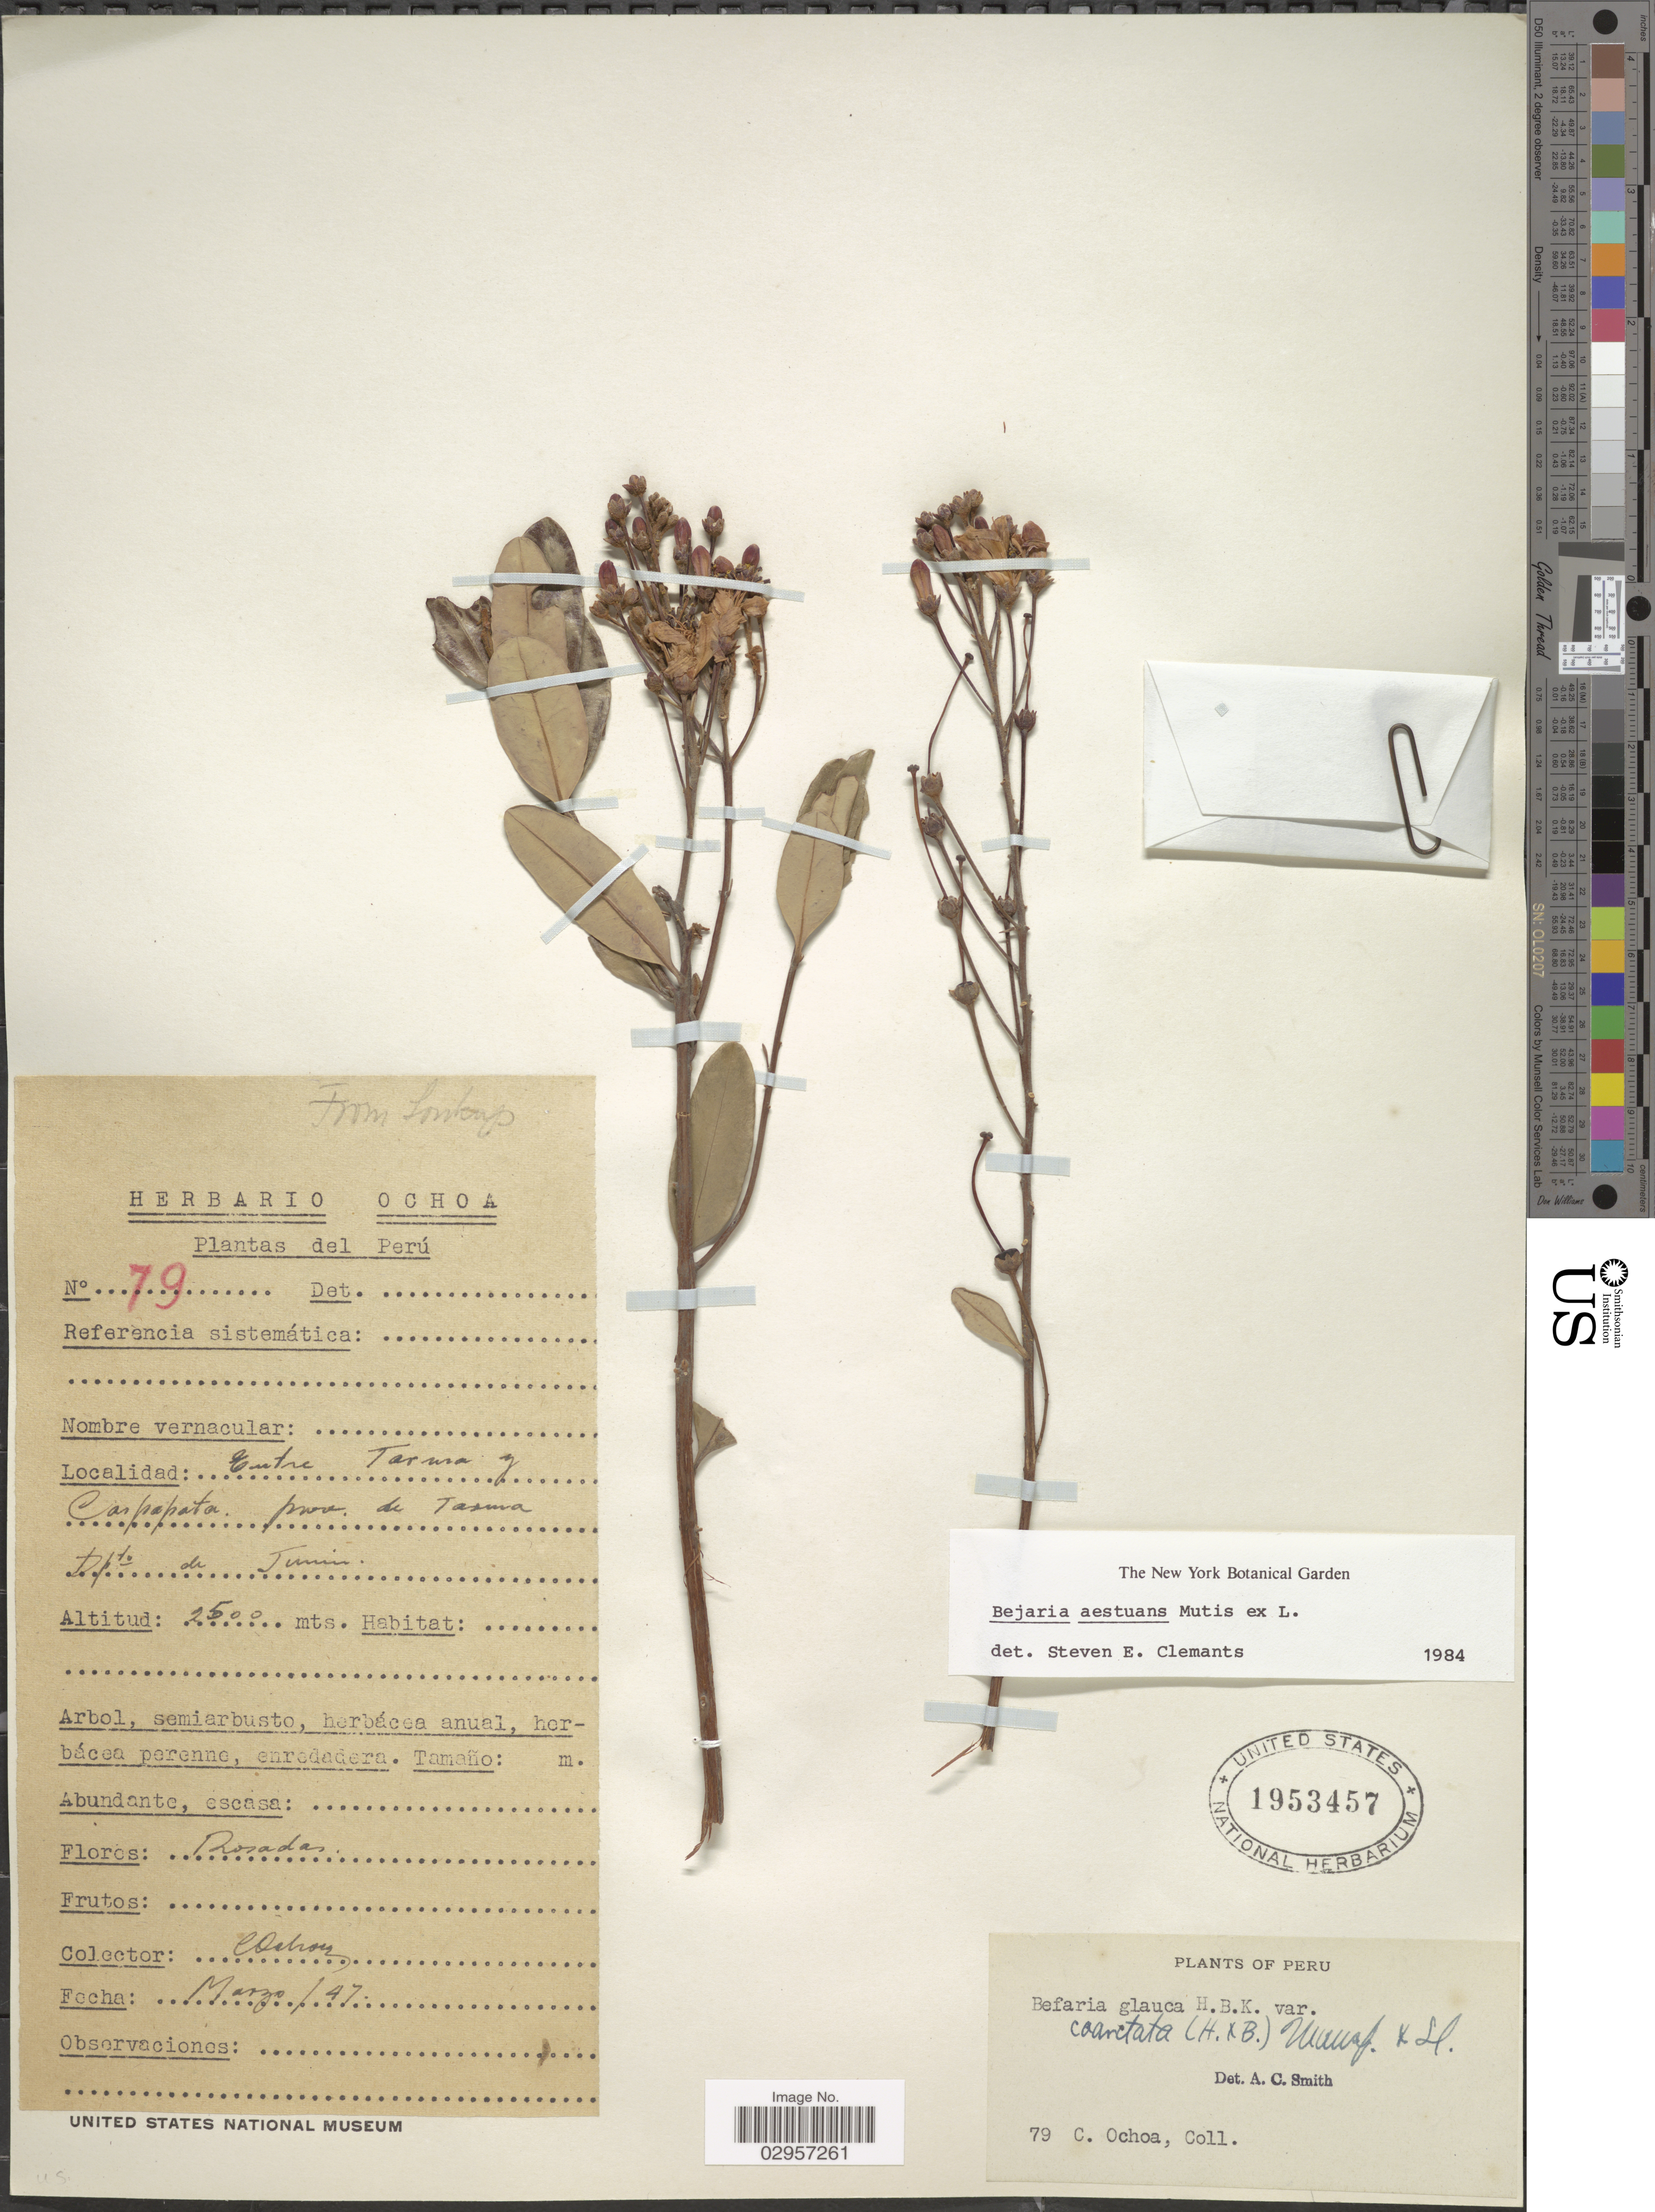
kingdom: Plantae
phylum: Tracheophyta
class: Magnoliopsida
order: Ericales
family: Ericaceae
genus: Befaria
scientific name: Befaria aestuans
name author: Mutis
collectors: C. Ochoa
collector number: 79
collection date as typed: Transcribed d/m/y: /3/47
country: Peru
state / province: Junín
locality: Entre Tarma y Caspapata prov. de Tarma. Dpto de Junin.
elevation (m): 2500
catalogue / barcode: US 1953457